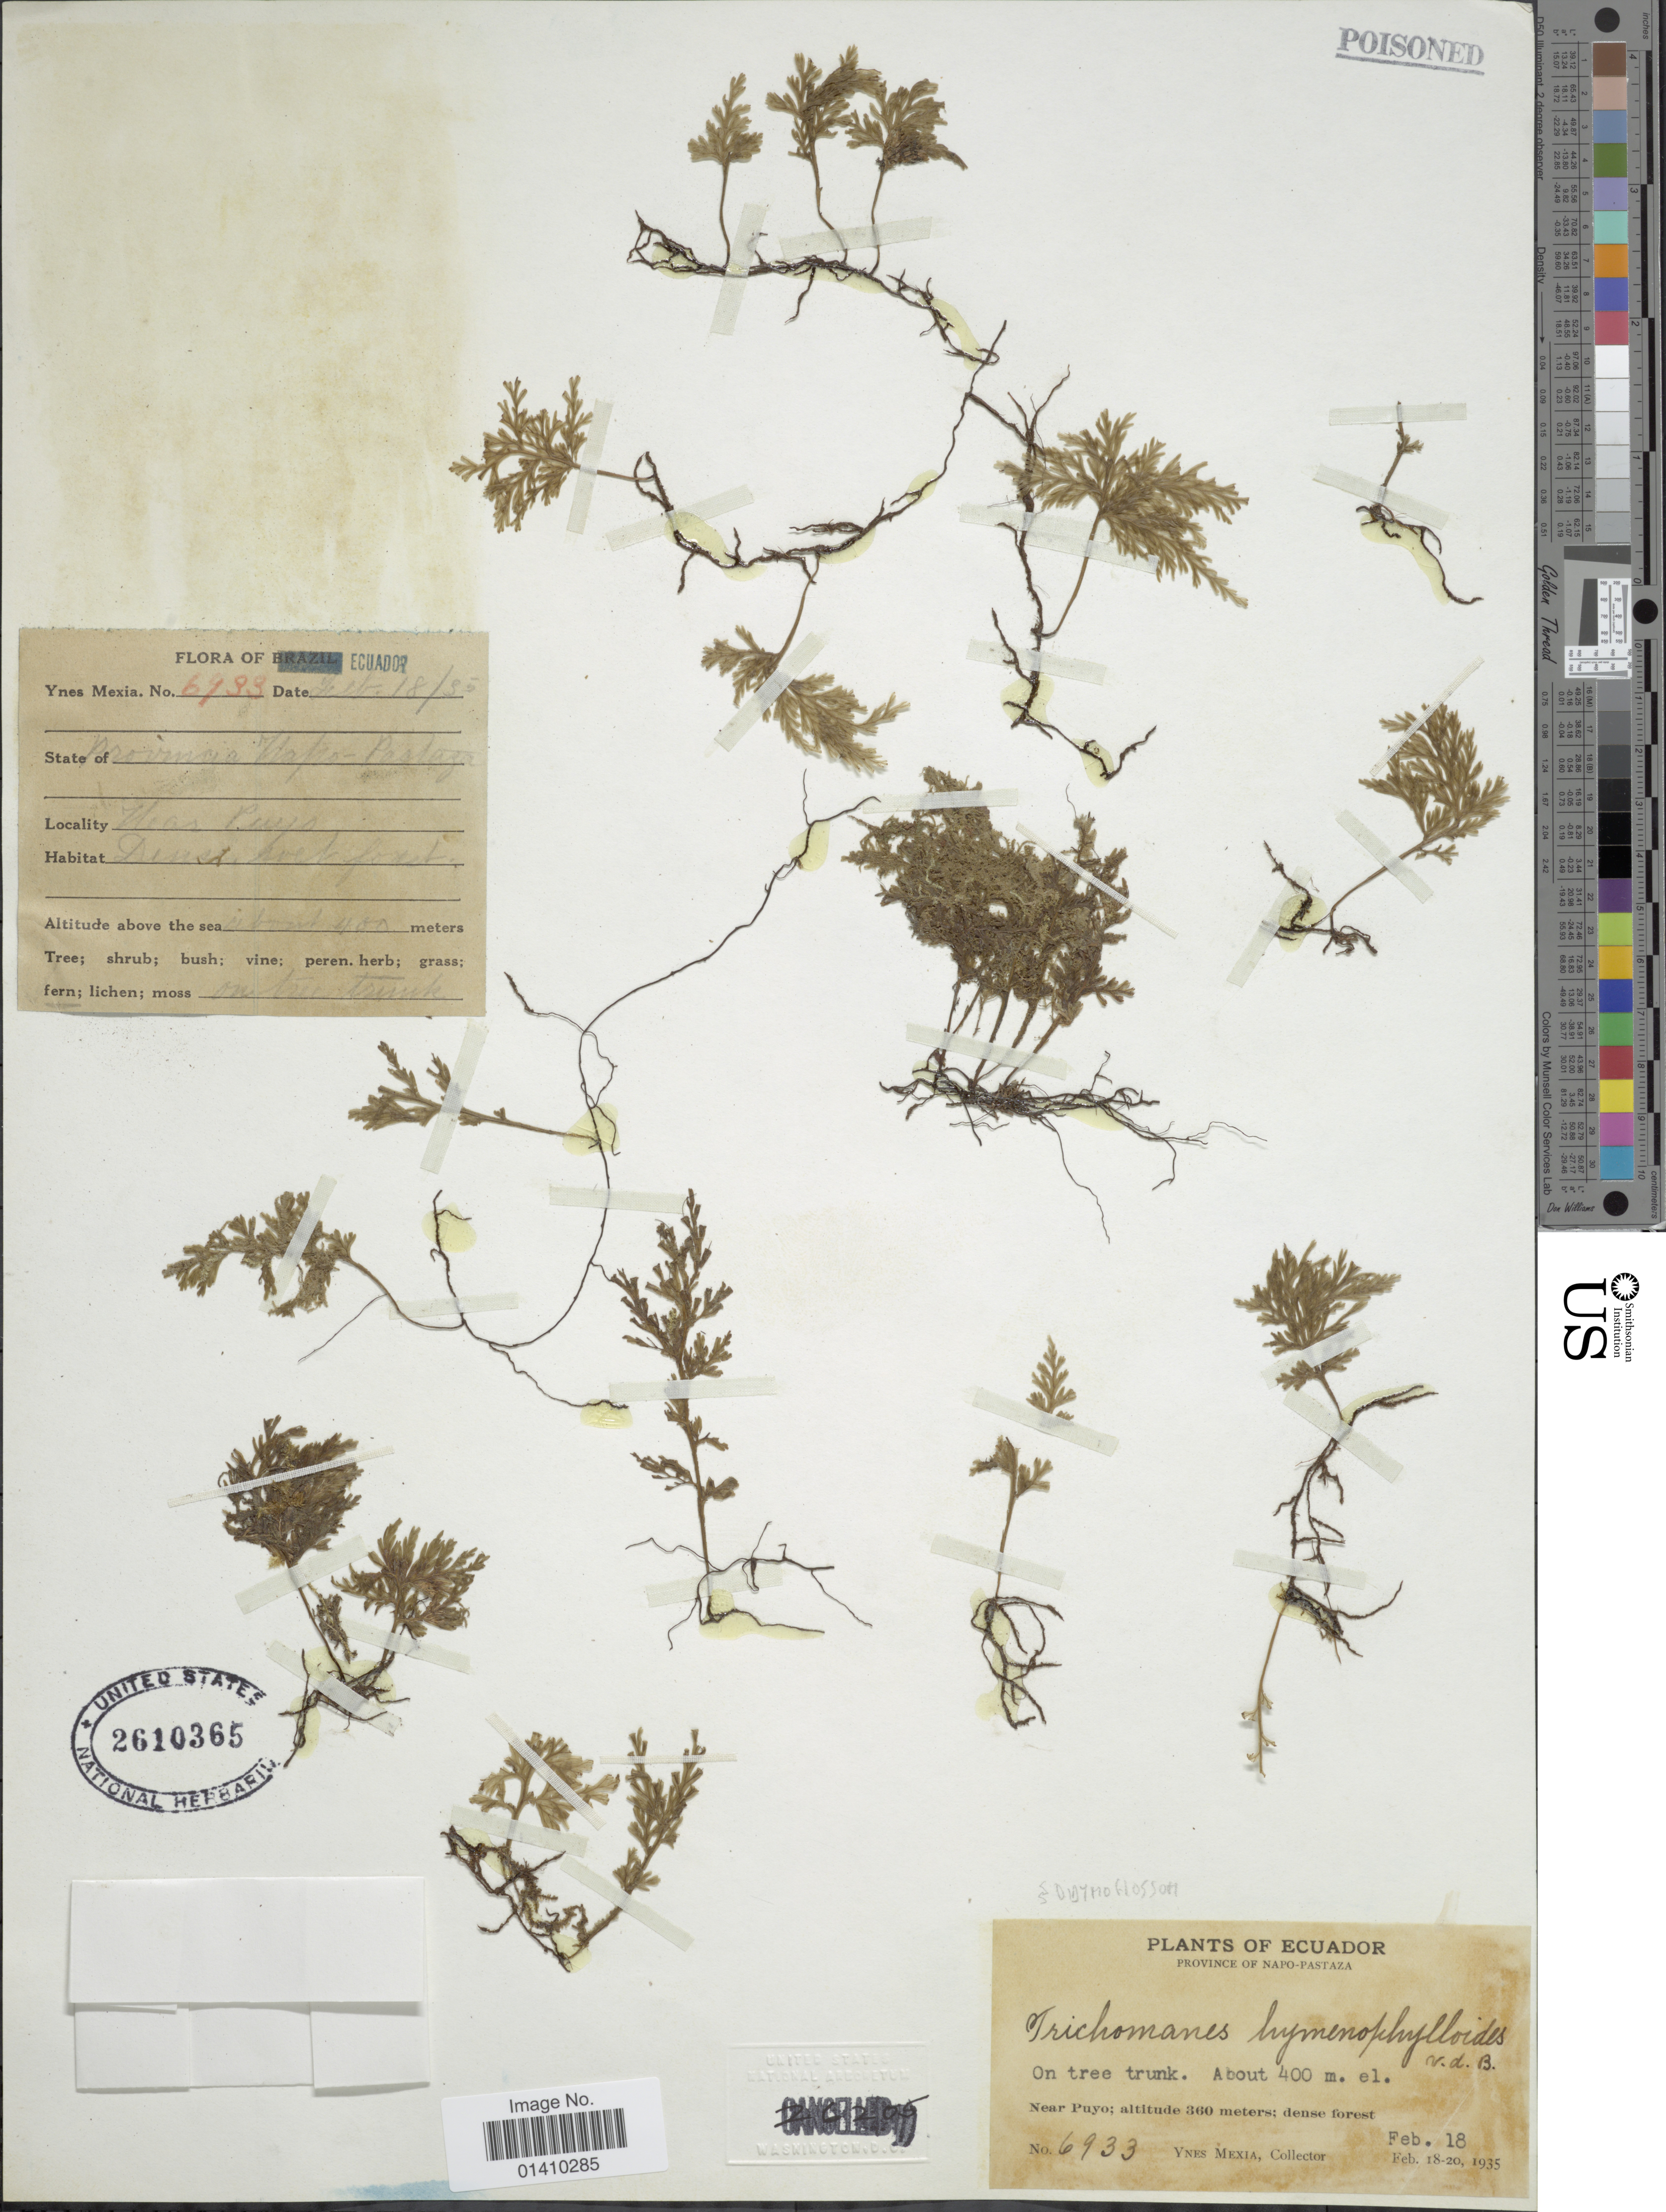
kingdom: Plantae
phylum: Tracheophyta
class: Polypodiopsida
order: Hymenophyllales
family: Hymenophyllaceae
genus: Polyphlebium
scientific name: Polyphlebium hymenophylloides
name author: (Bosch) Ebihara & Dubuisson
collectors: Y. Mexia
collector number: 6933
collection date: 1935-02-18/1935-02-20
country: Ecuador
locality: Province of napo-Pastaza. Near Puyo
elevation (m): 360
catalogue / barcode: US 2610365